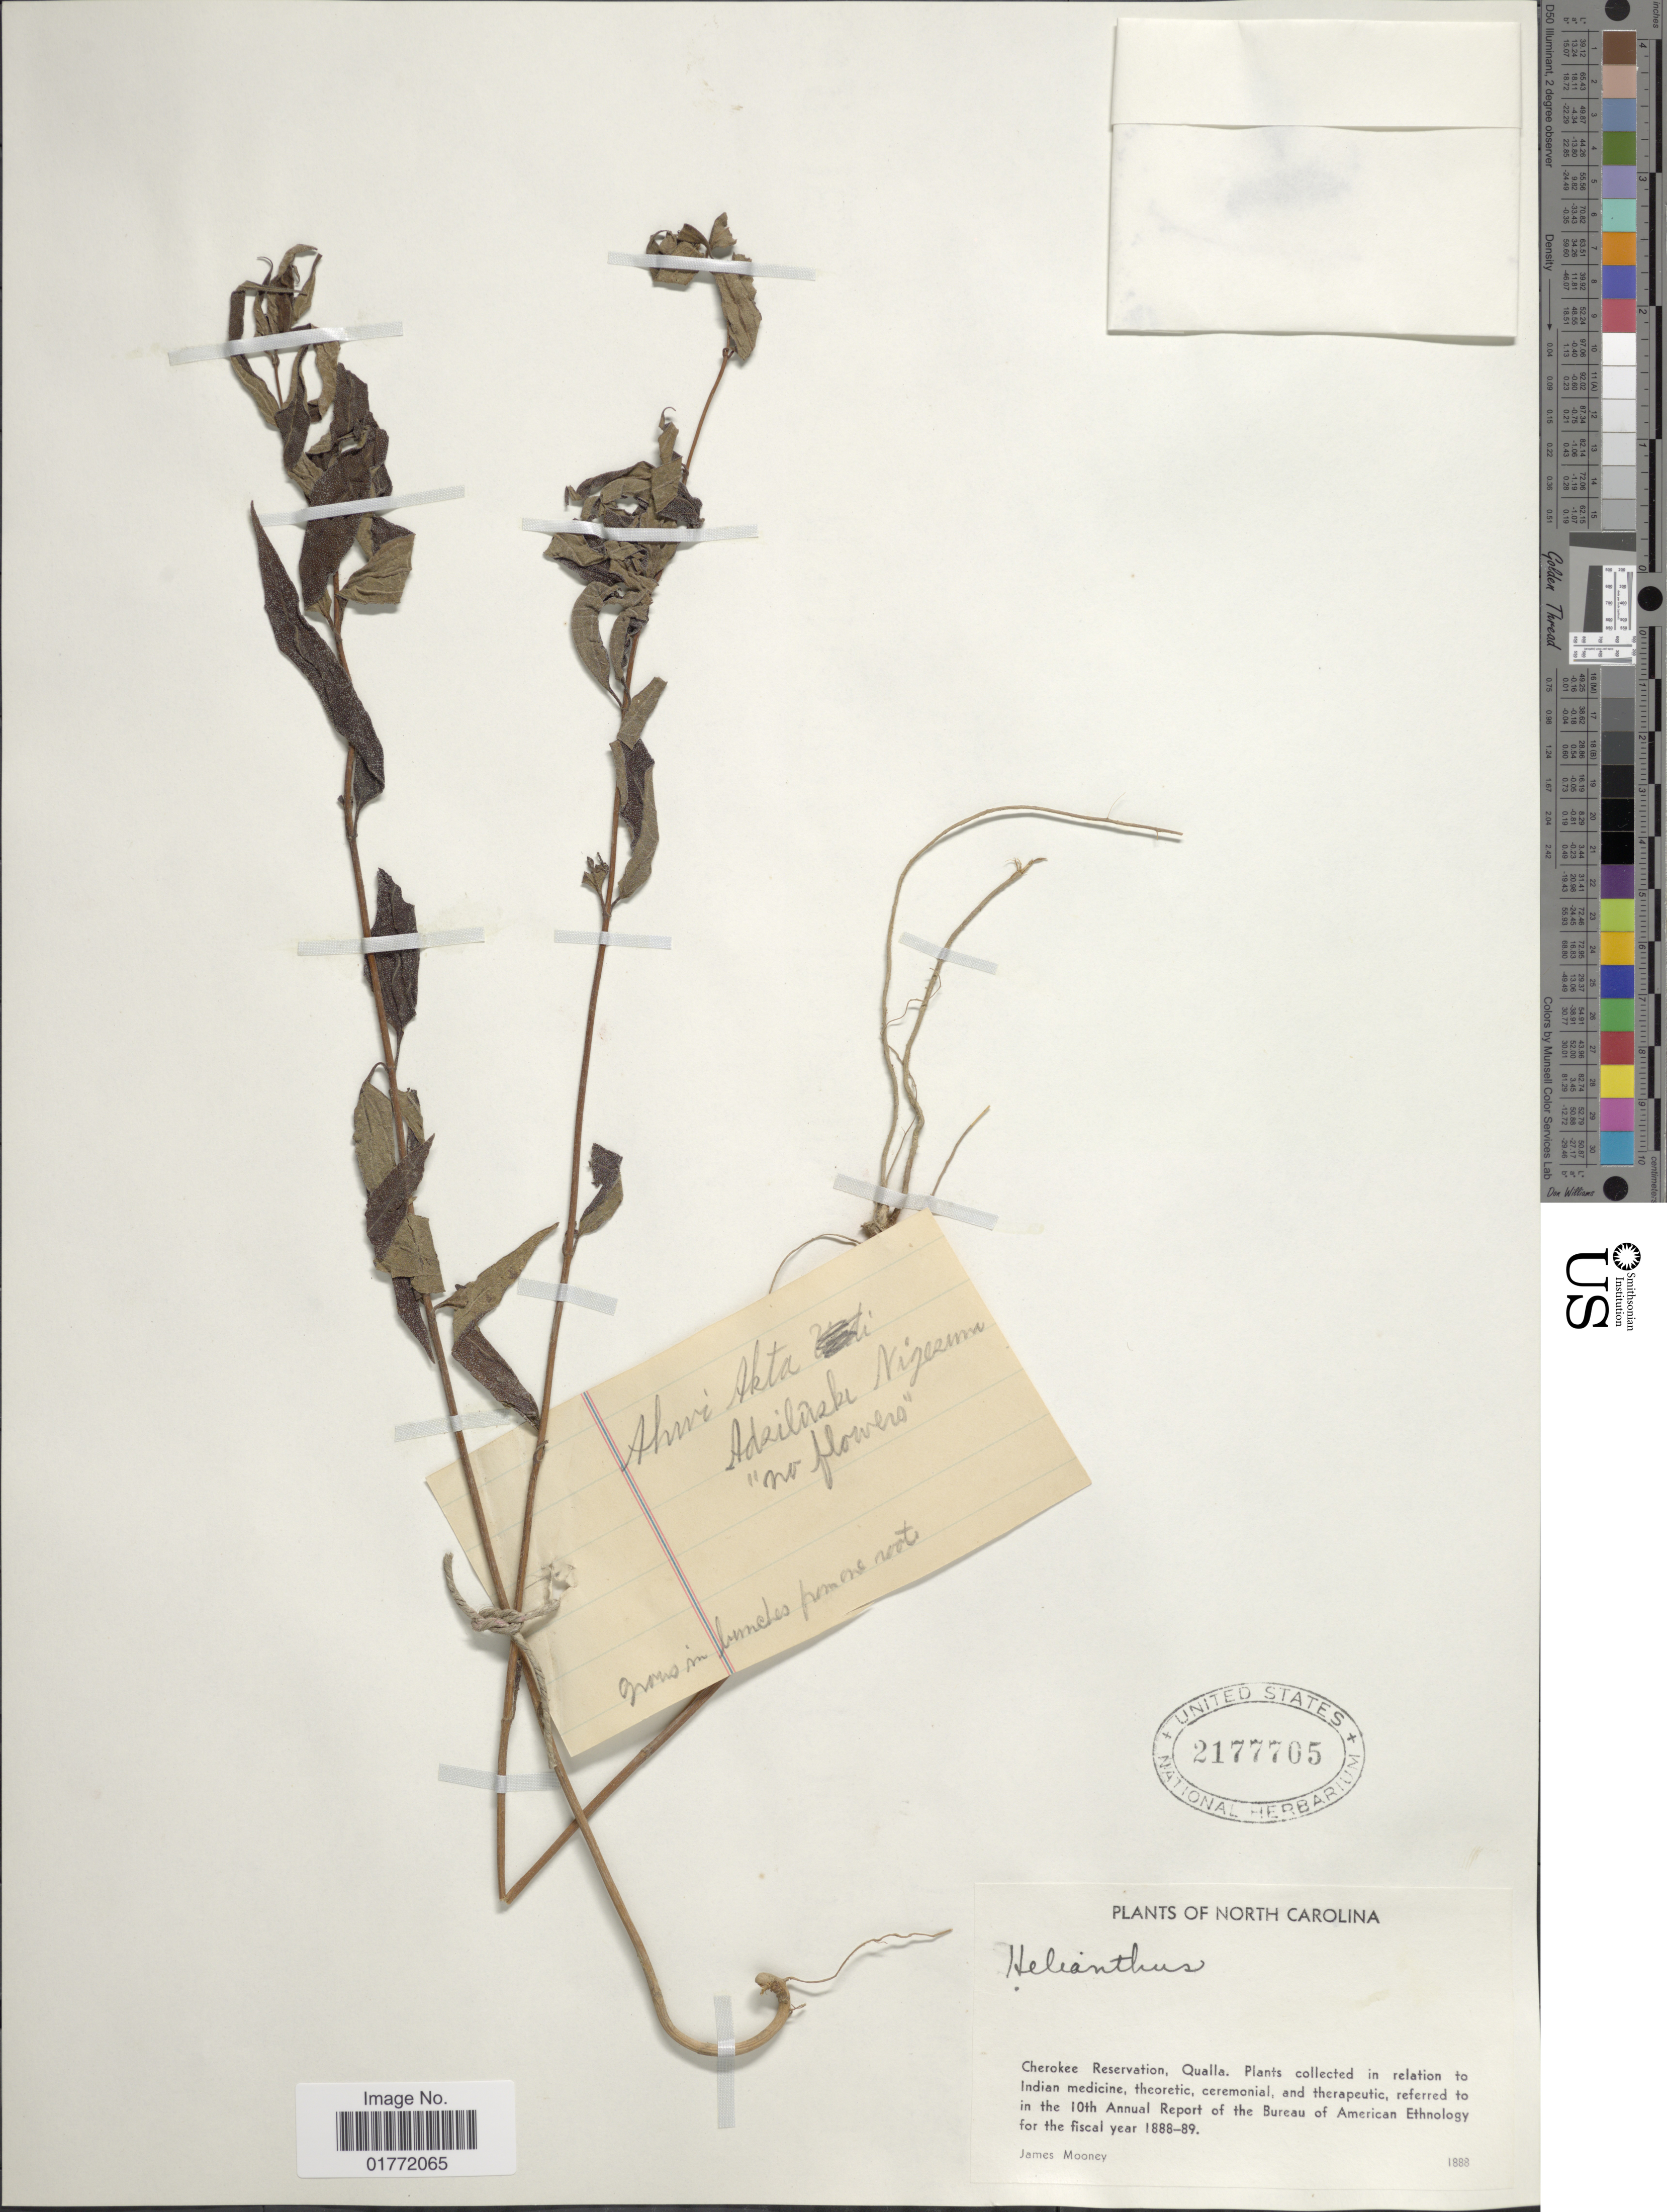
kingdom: Plantae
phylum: Tracheophyta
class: Magnoliopsida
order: Asterales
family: Asteraceae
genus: Helianthus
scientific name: Helianthus sp.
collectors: J. Mooney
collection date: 1888/1889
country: United States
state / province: North Carolina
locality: Cherokee Reservation, Qualla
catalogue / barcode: US 2177705